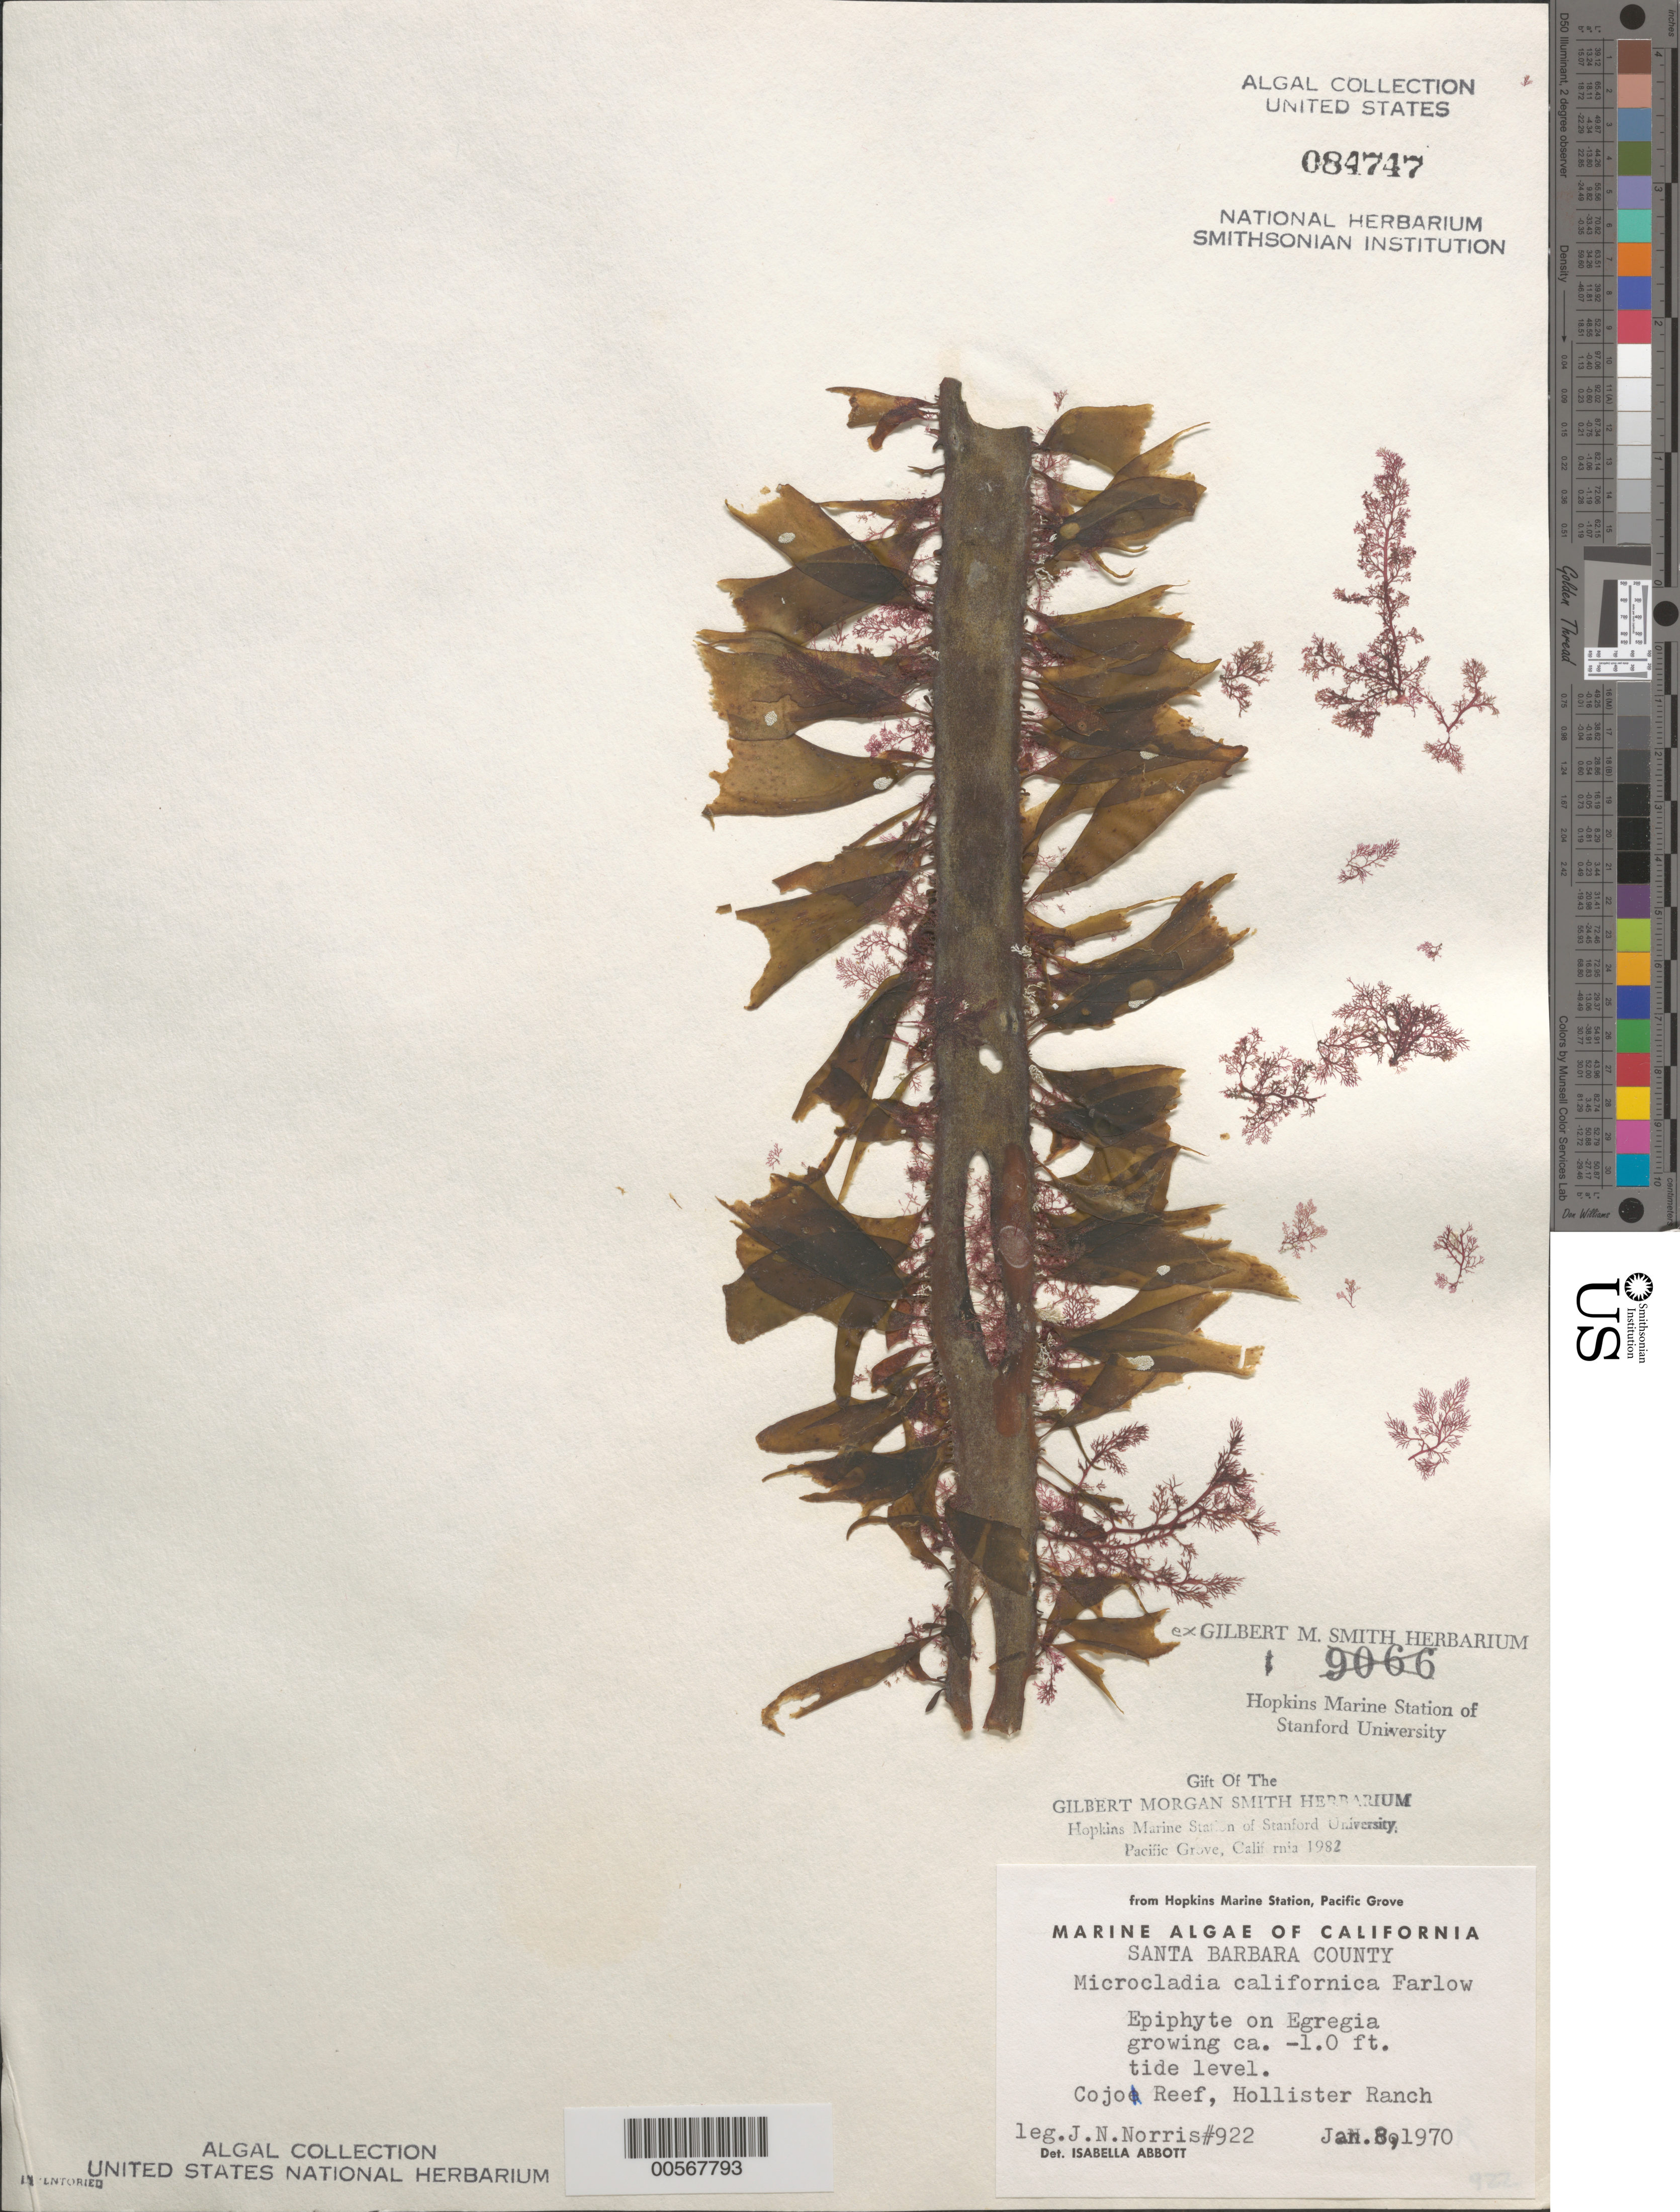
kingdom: Plantae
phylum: Rhodophyta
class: Florideophyceae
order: Ceramiales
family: Ceramiaceae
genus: Campylaephora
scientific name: Campylaephora californica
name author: (Farl.) T.O. Cho in T.O. Cho et al.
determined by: Algae name updating Project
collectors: J. N. Norris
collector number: JN-922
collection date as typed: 08 Jan 1970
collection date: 1970-01-08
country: United States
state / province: California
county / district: Santa Barbara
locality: Cojo Point, Hollister Ranch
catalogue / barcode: US 84747